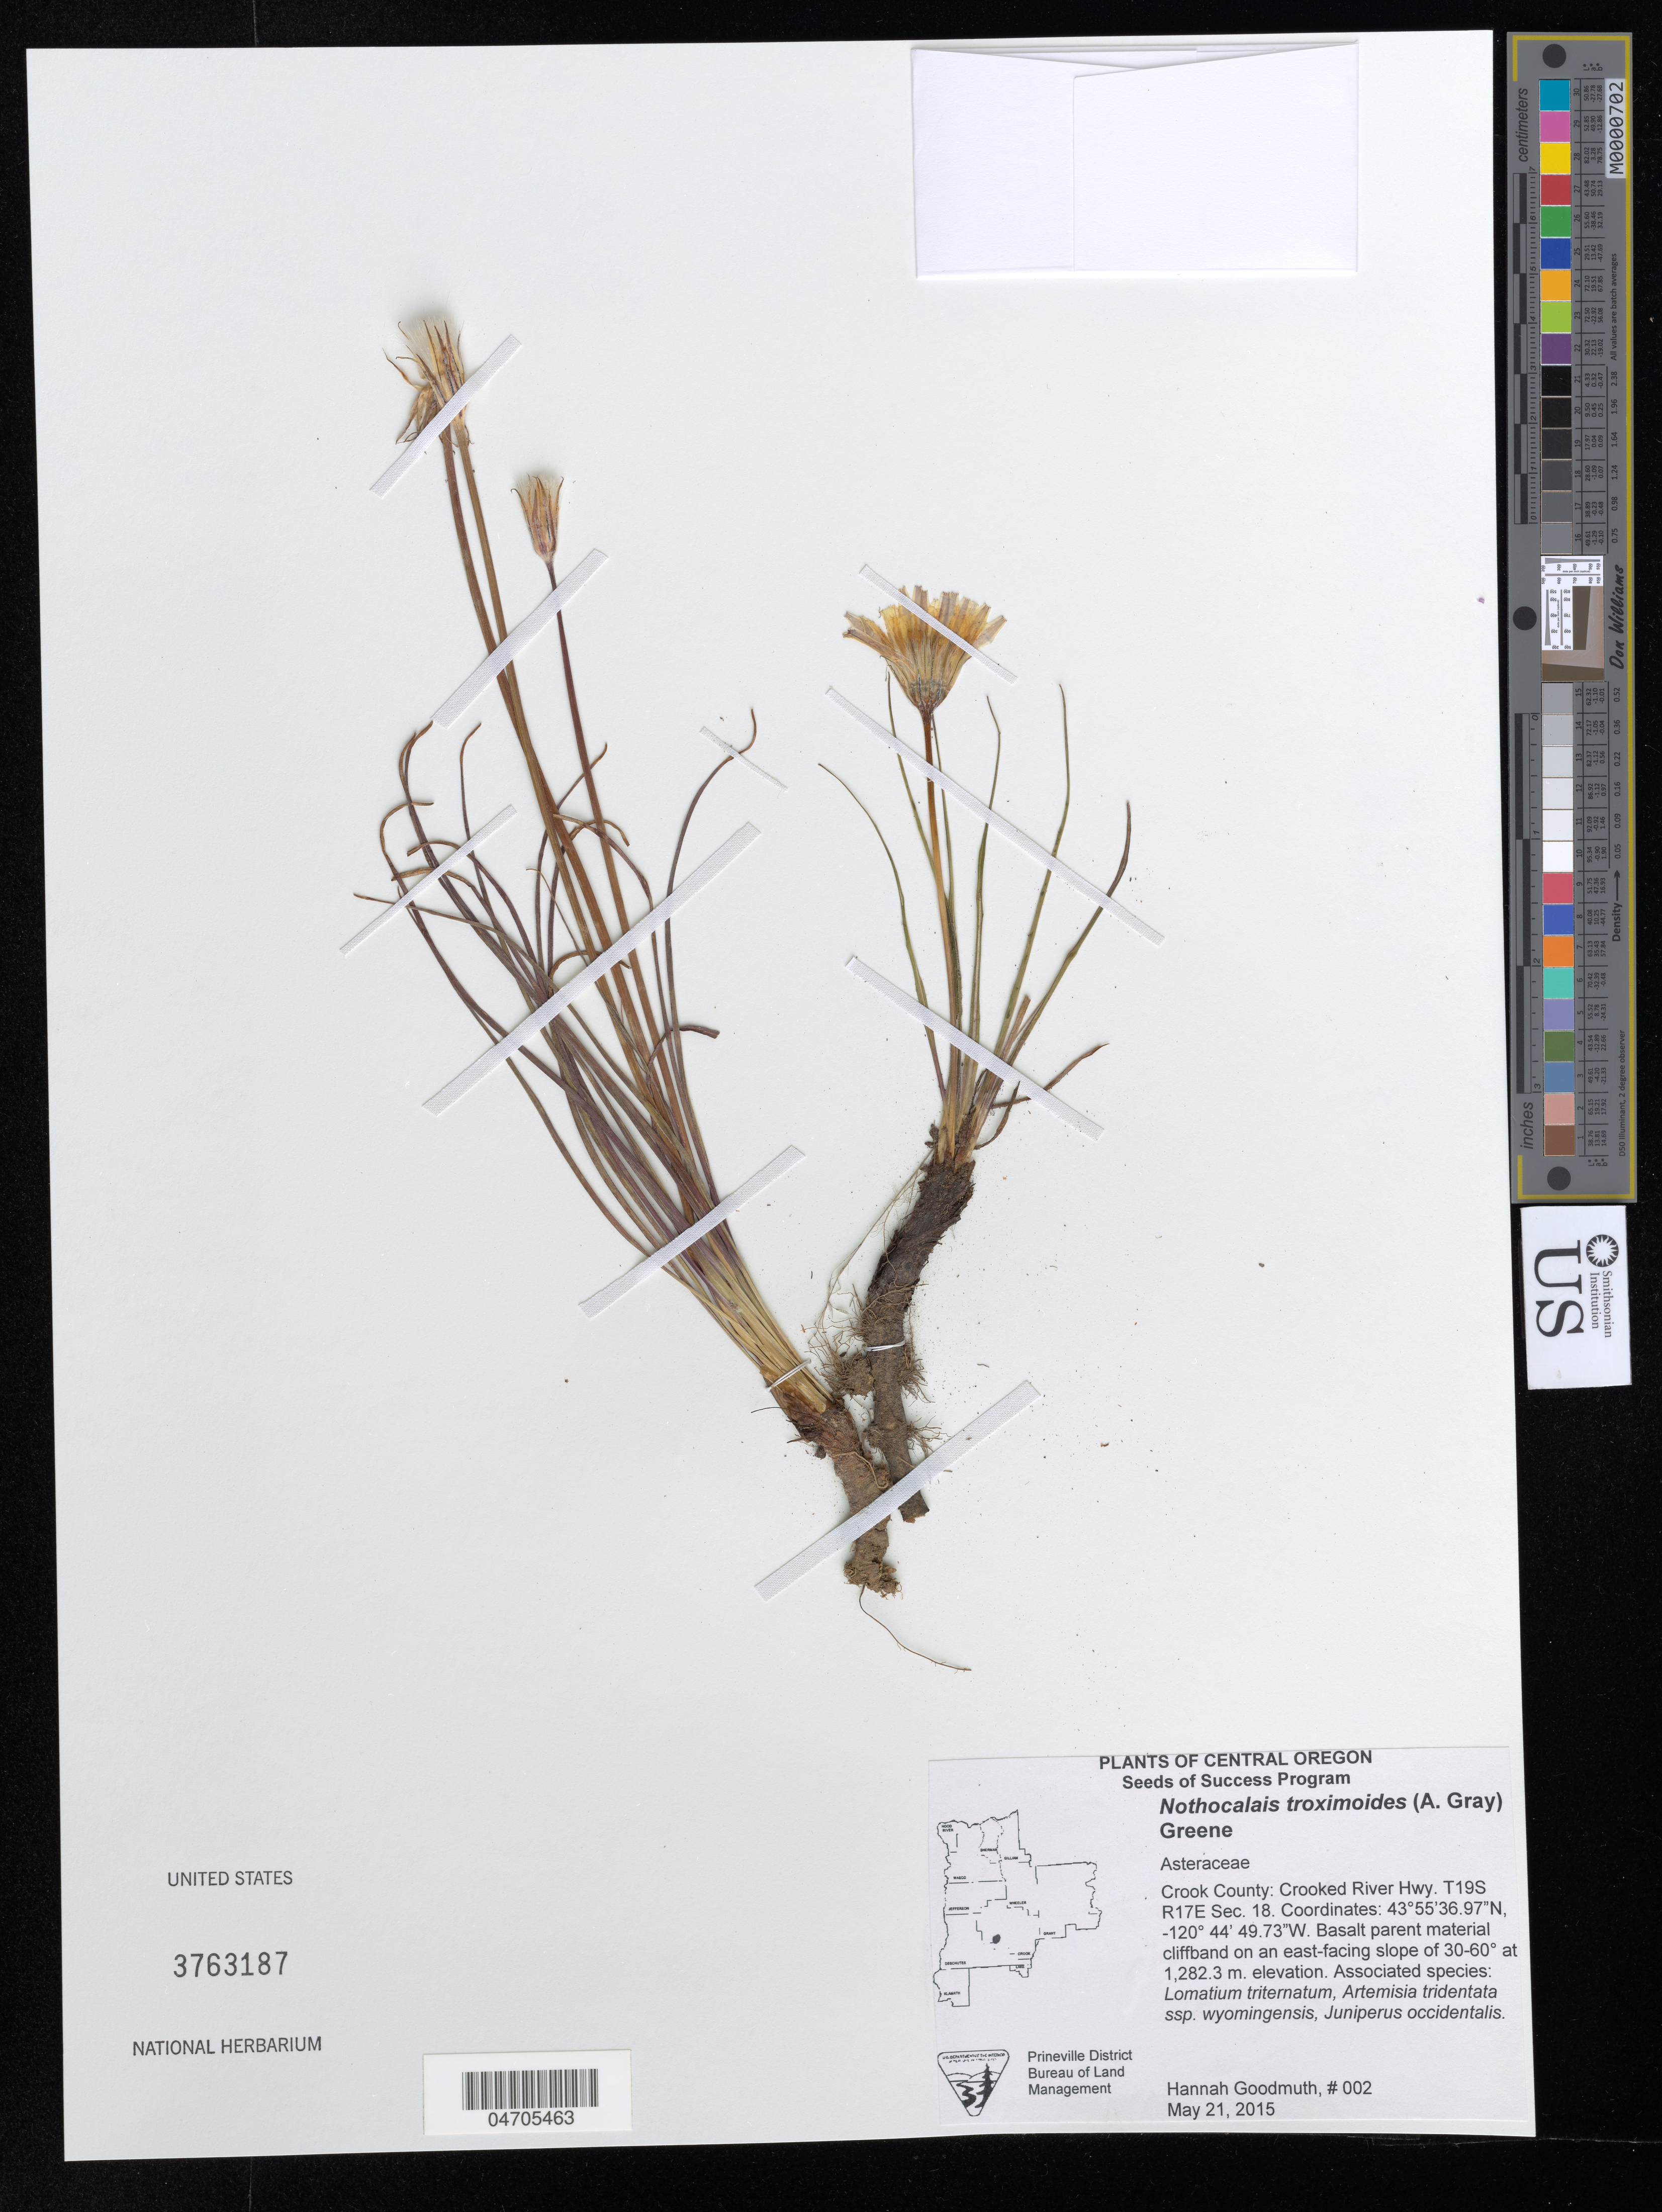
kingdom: Plantae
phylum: Tracheophyta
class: Magnoliopsida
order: Asterales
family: Asteraceae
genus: Nothocalais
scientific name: Nothocalais troximoides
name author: (A. Gray) Greene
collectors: H. Goodmuth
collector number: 002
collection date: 2015-05-21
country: United States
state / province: Oregon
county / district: Crook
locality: Central Oregon. Crook County: Crooked River Hwy. T19S R17E Sec. 18.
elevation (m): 1282.3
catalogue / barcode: US 3763187